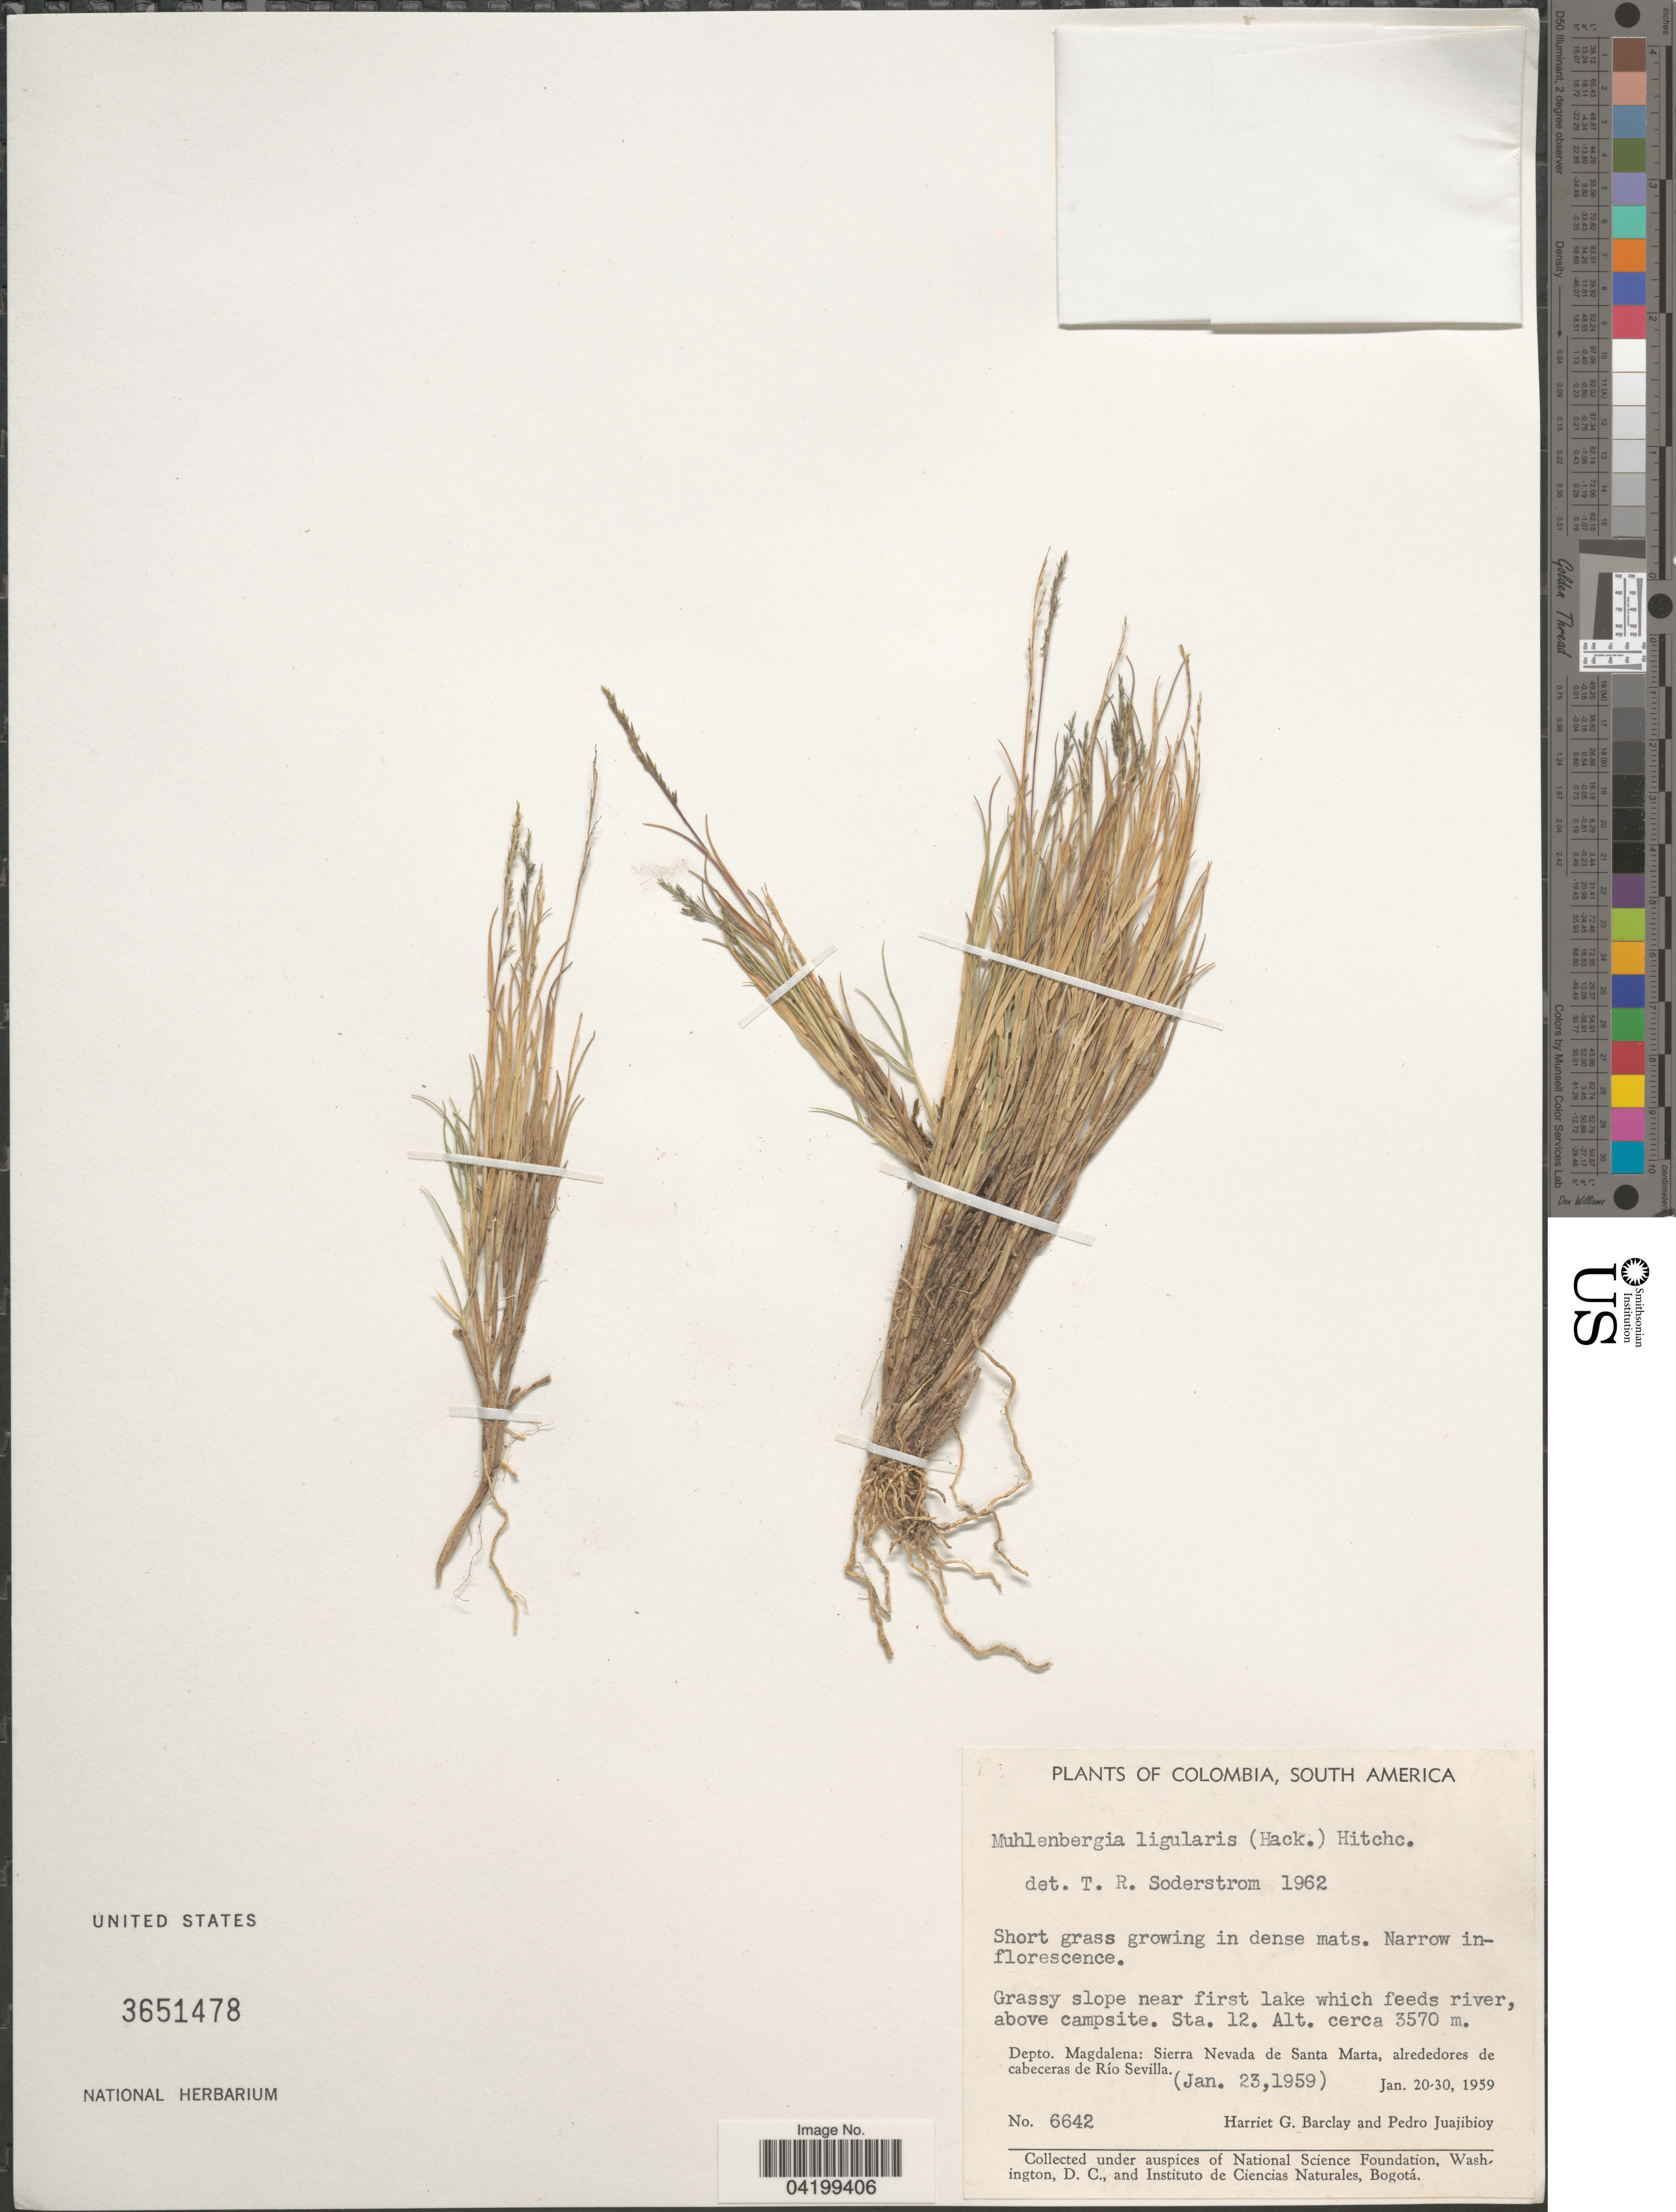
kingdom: Plantae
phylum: Tracheophyta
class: Liliopsida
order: Poales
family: Poaceae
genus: Muhlenbergia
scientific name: Muhlenbergia ligularis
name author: (Hack.) Hitchc.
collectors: H. G. Barclay & P. Juajibioy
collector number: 6642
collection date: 1959-01-23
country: Colombia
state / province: Magdalena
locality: Grassy slope near first lake which feeds river, above campsite. Sta. 12. Depto. Magdalena: Sierra Nevada de Santa Marta, alrededores de cabeceras de Río Sevilla.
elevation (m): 3570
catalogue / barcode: US 3651478